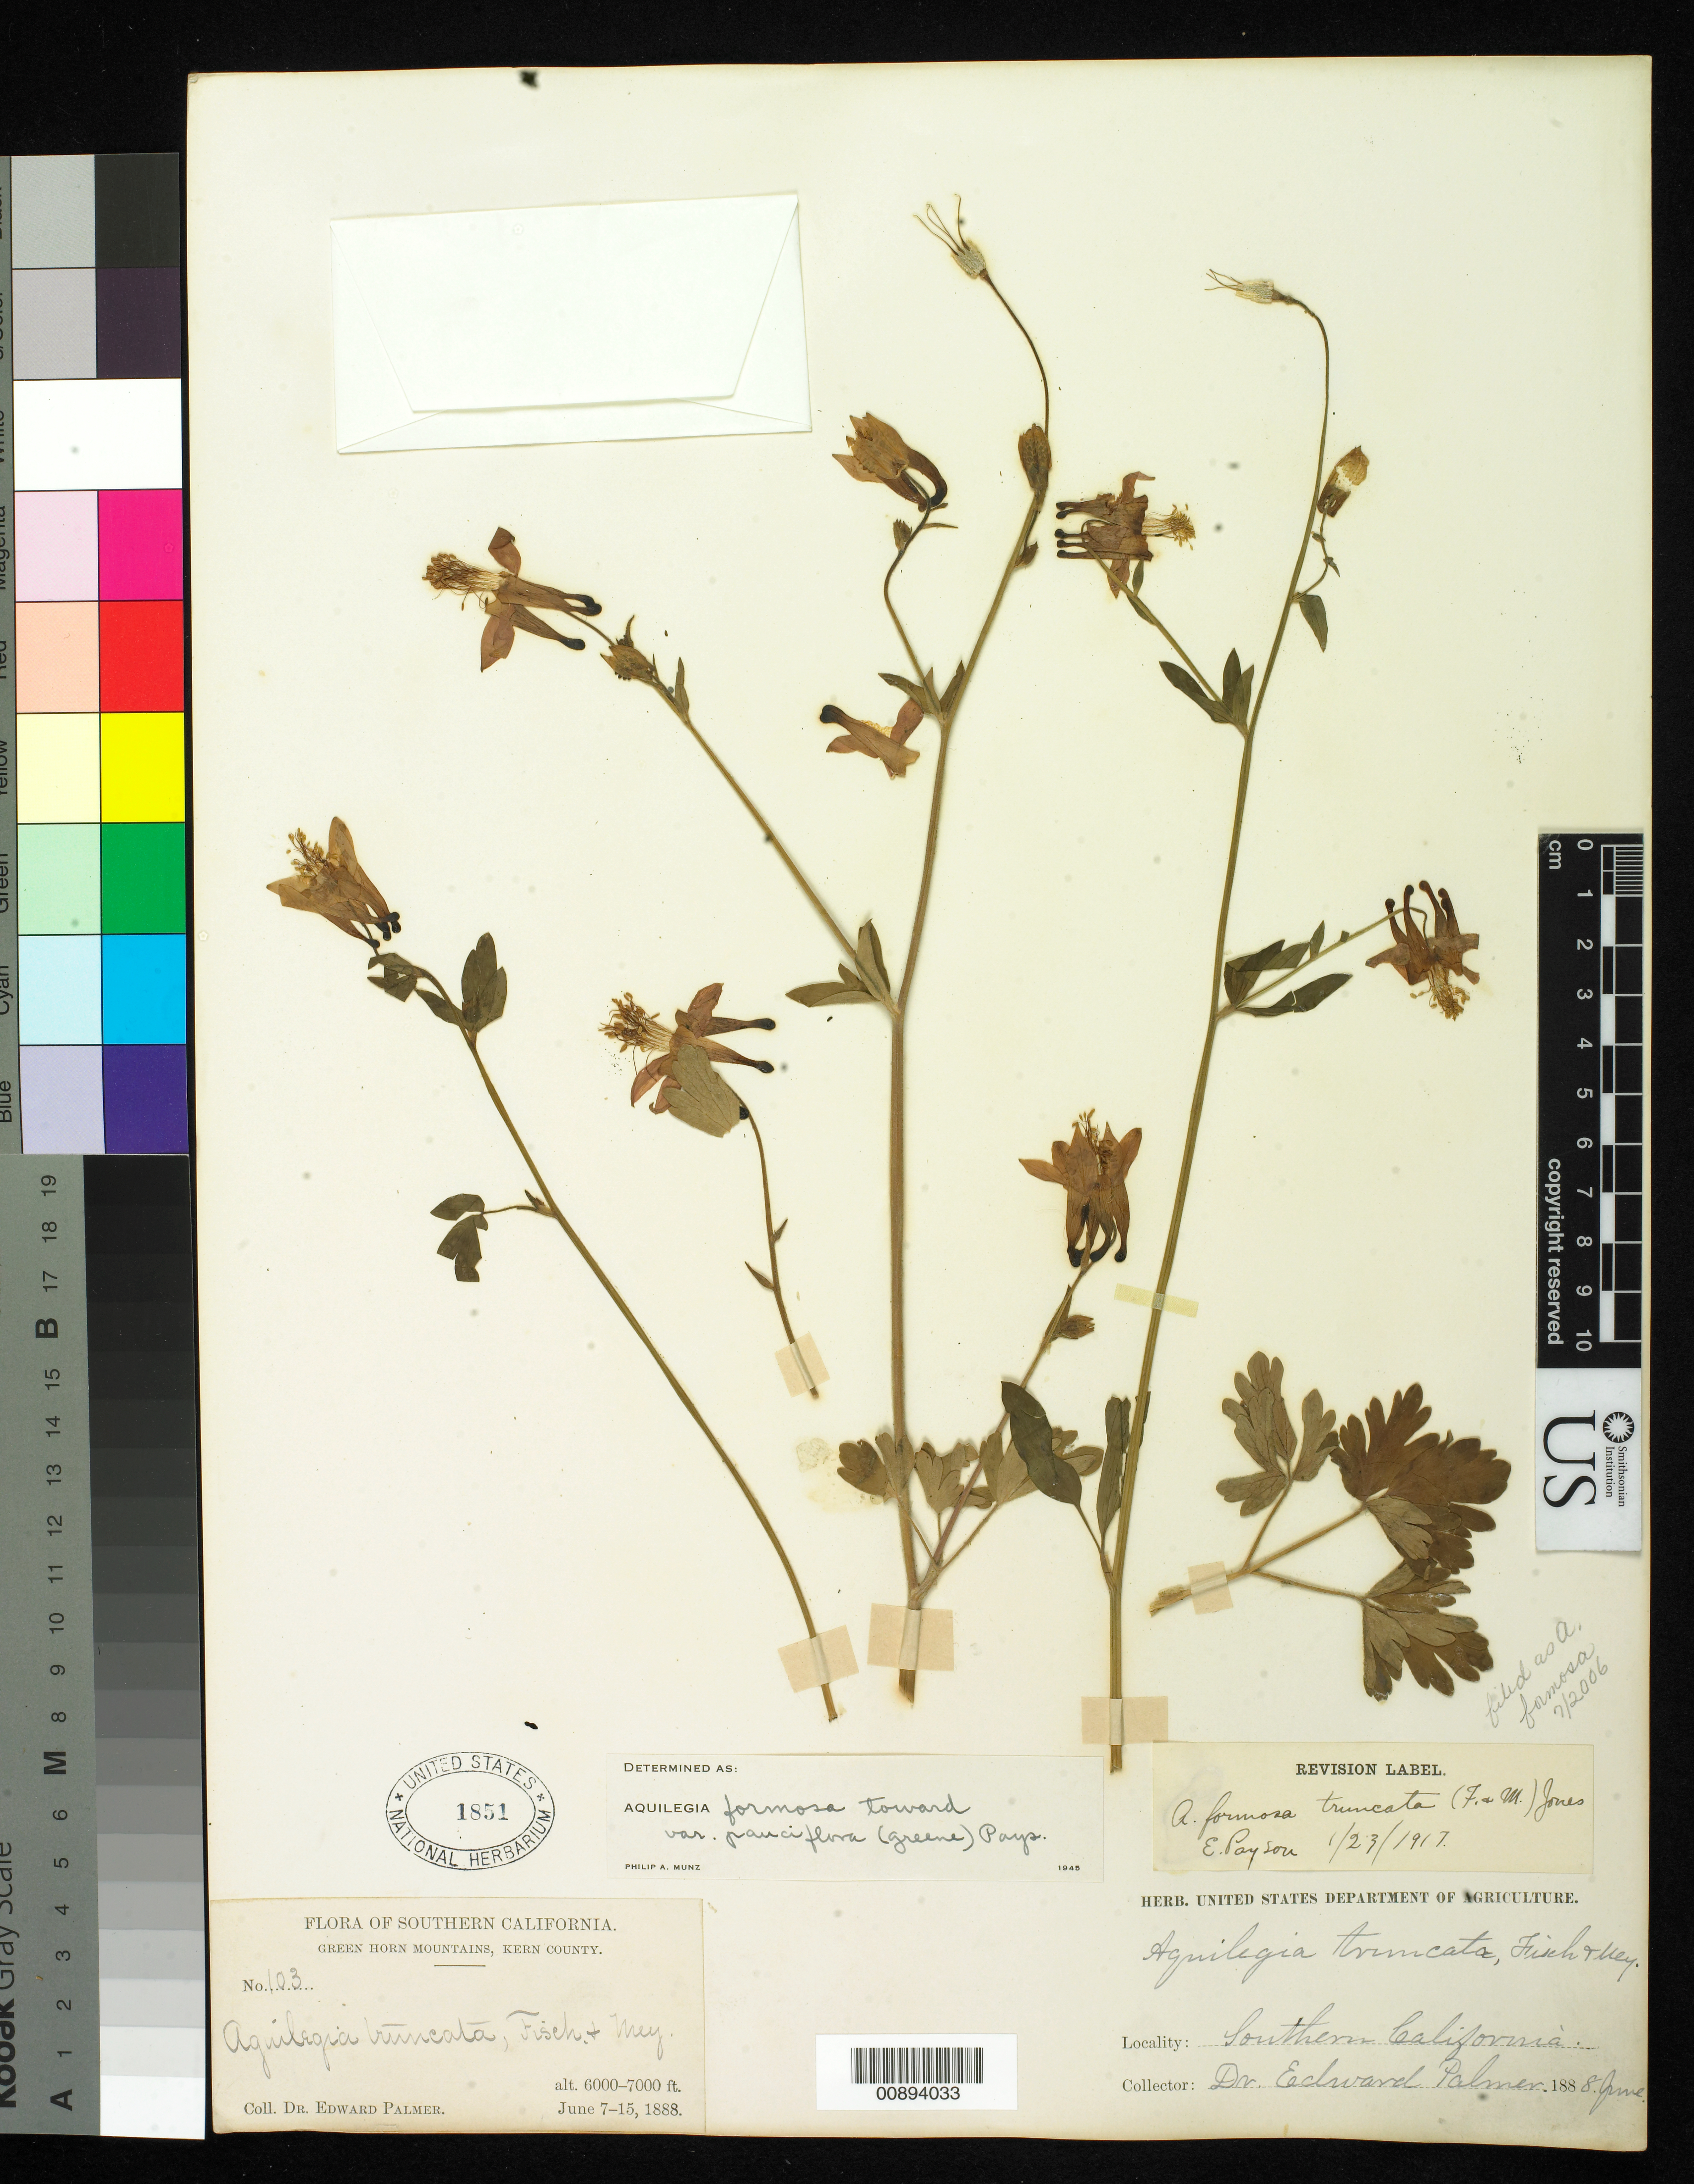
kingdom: Plantae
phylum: Tracheophyta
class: Magnoliopsida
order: Ranunculales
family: Ranunculaceae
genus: Aquilegia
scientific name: Aquilegia formosa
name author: Fisch. ex DC.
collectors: E. Palmer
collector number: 103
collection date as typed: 07 Jun 1888 to 15 Jun 1888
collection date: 1888-06-07/1888-06-15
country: United States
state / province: California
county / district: Kern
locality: Green Horn Mountains, Kern County, California.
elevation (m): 1829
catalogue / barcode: US 1851